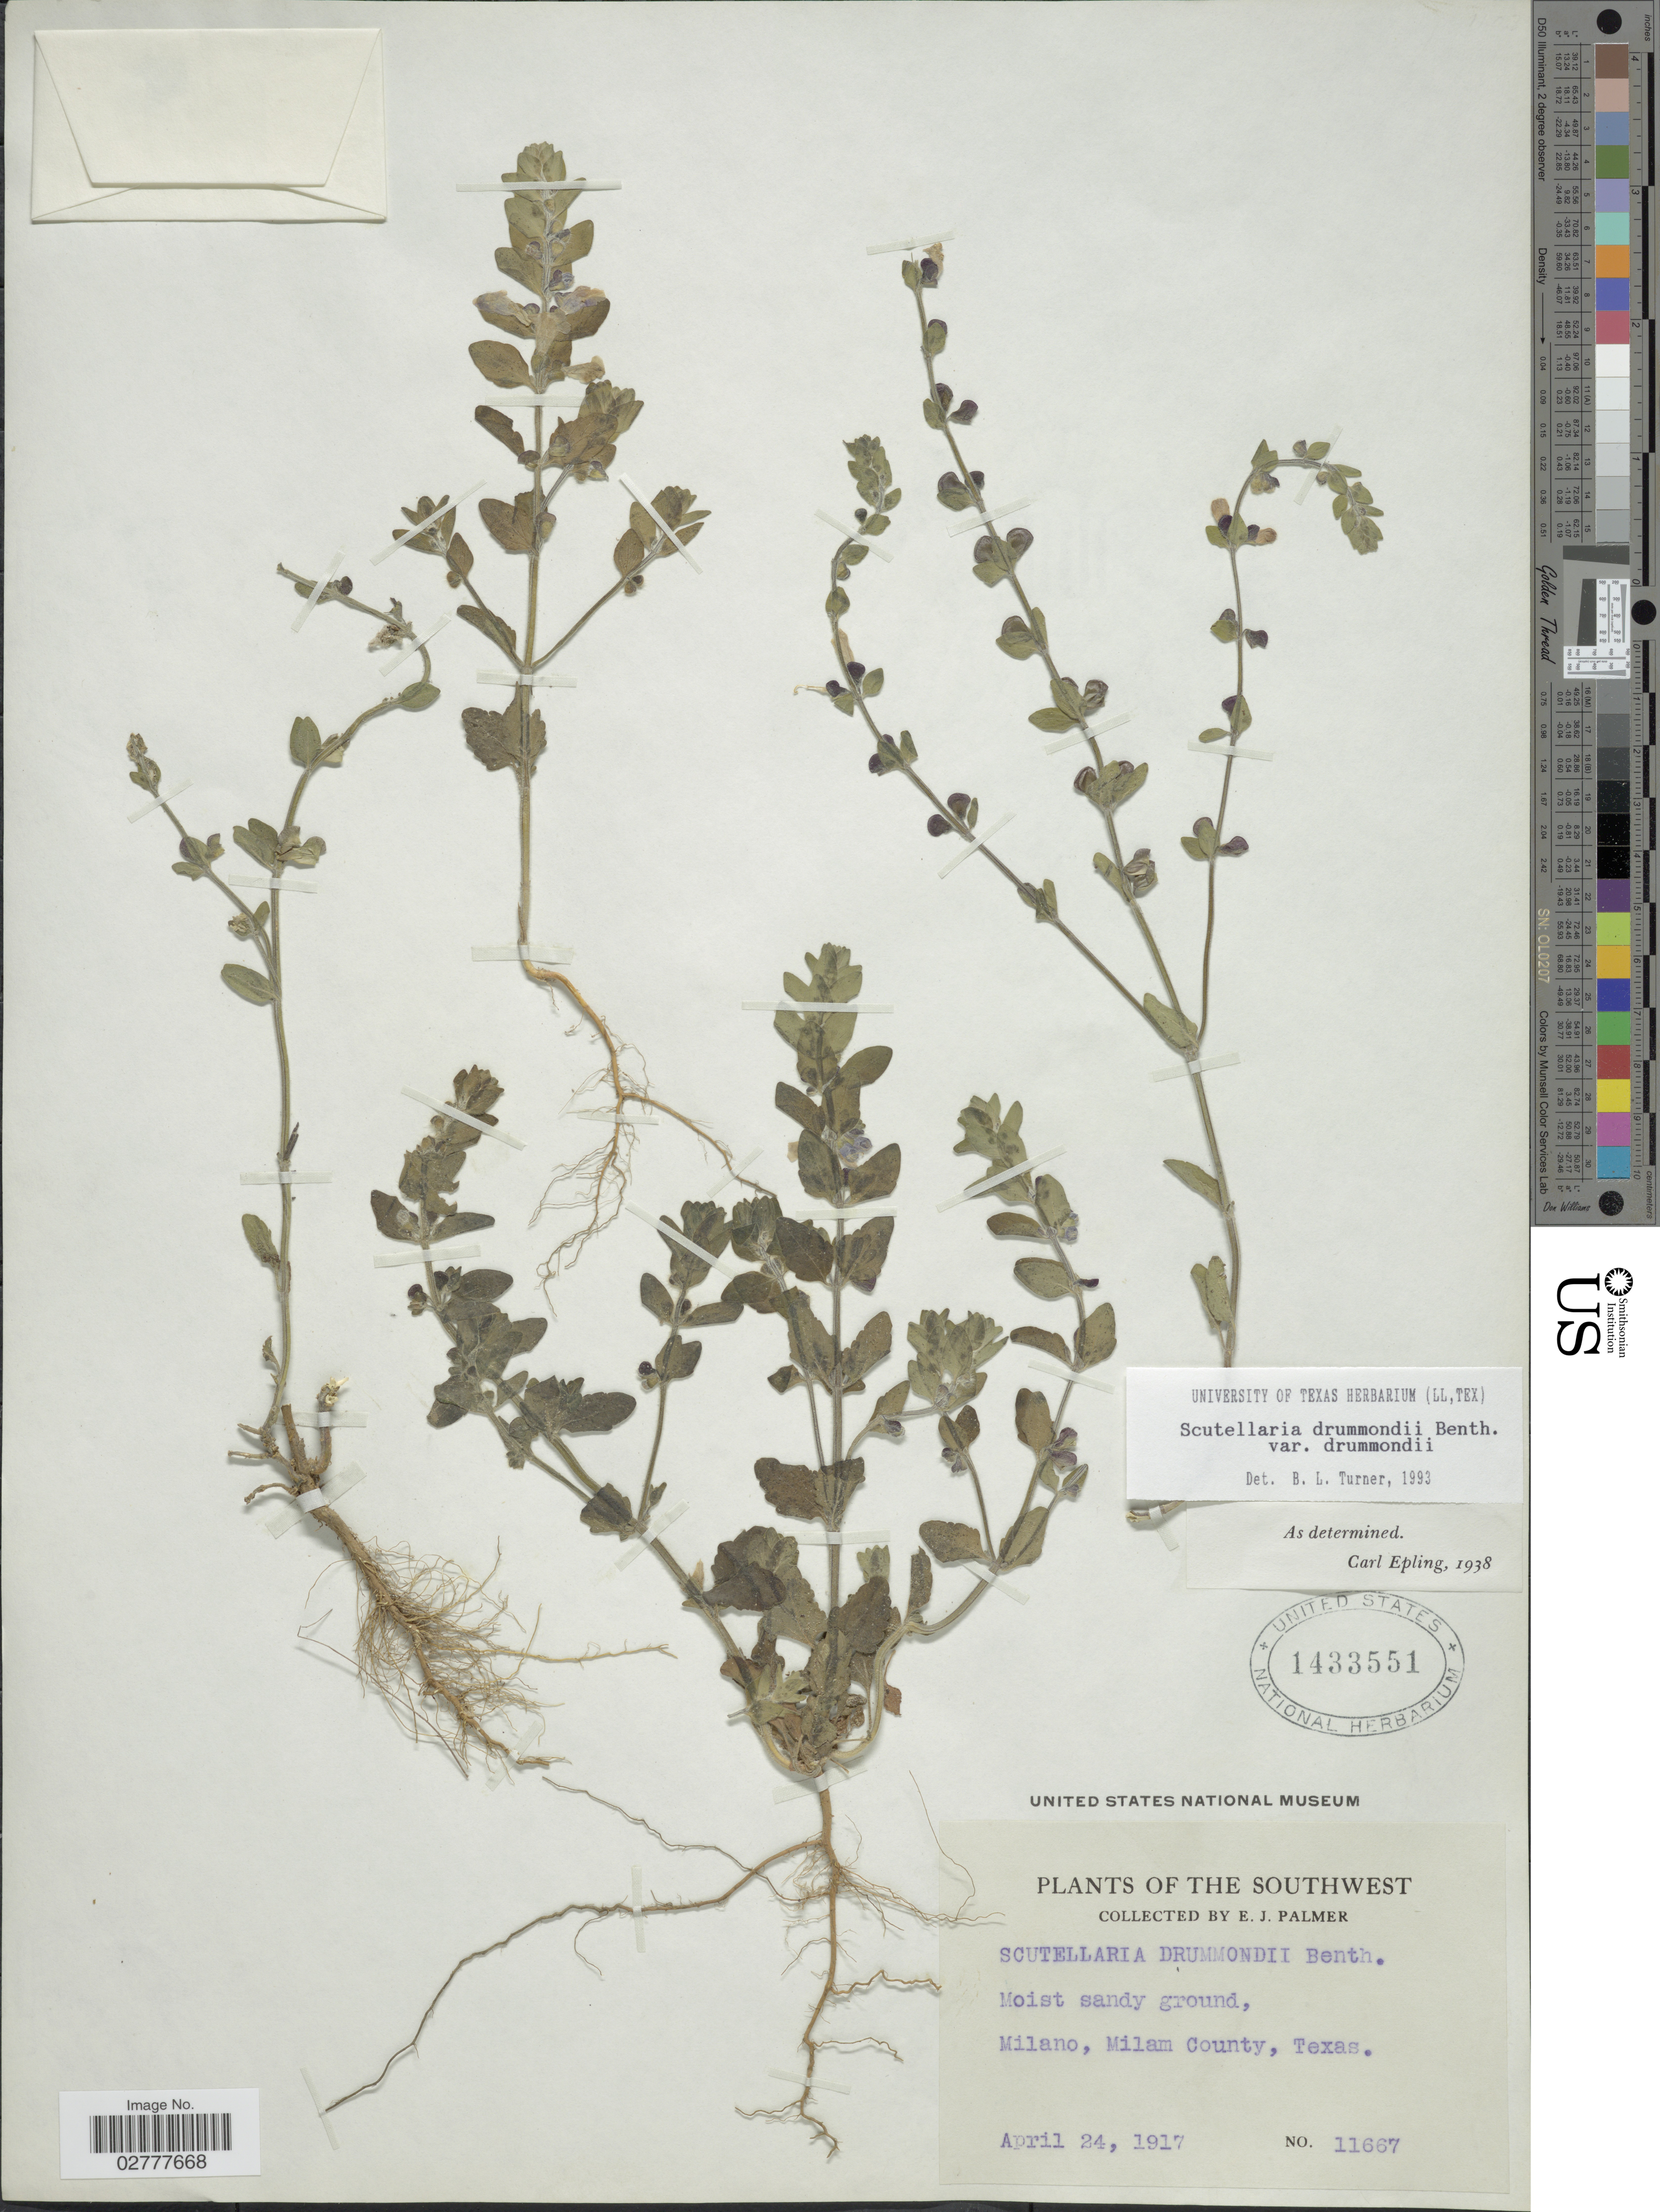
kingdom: Plantae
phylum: Tracheophyta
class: Magnoliopsida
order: Lamiales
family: Lamiaceae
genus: Scutellaria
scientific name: Scutellaria drummondii var. drummondii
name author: Benth.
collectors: E. J. Palmer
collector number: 11667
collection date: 1917-04-24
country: United States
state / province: Texas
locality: The Southwest, Milano, Milam County, Texas.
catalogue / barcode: US 1433551